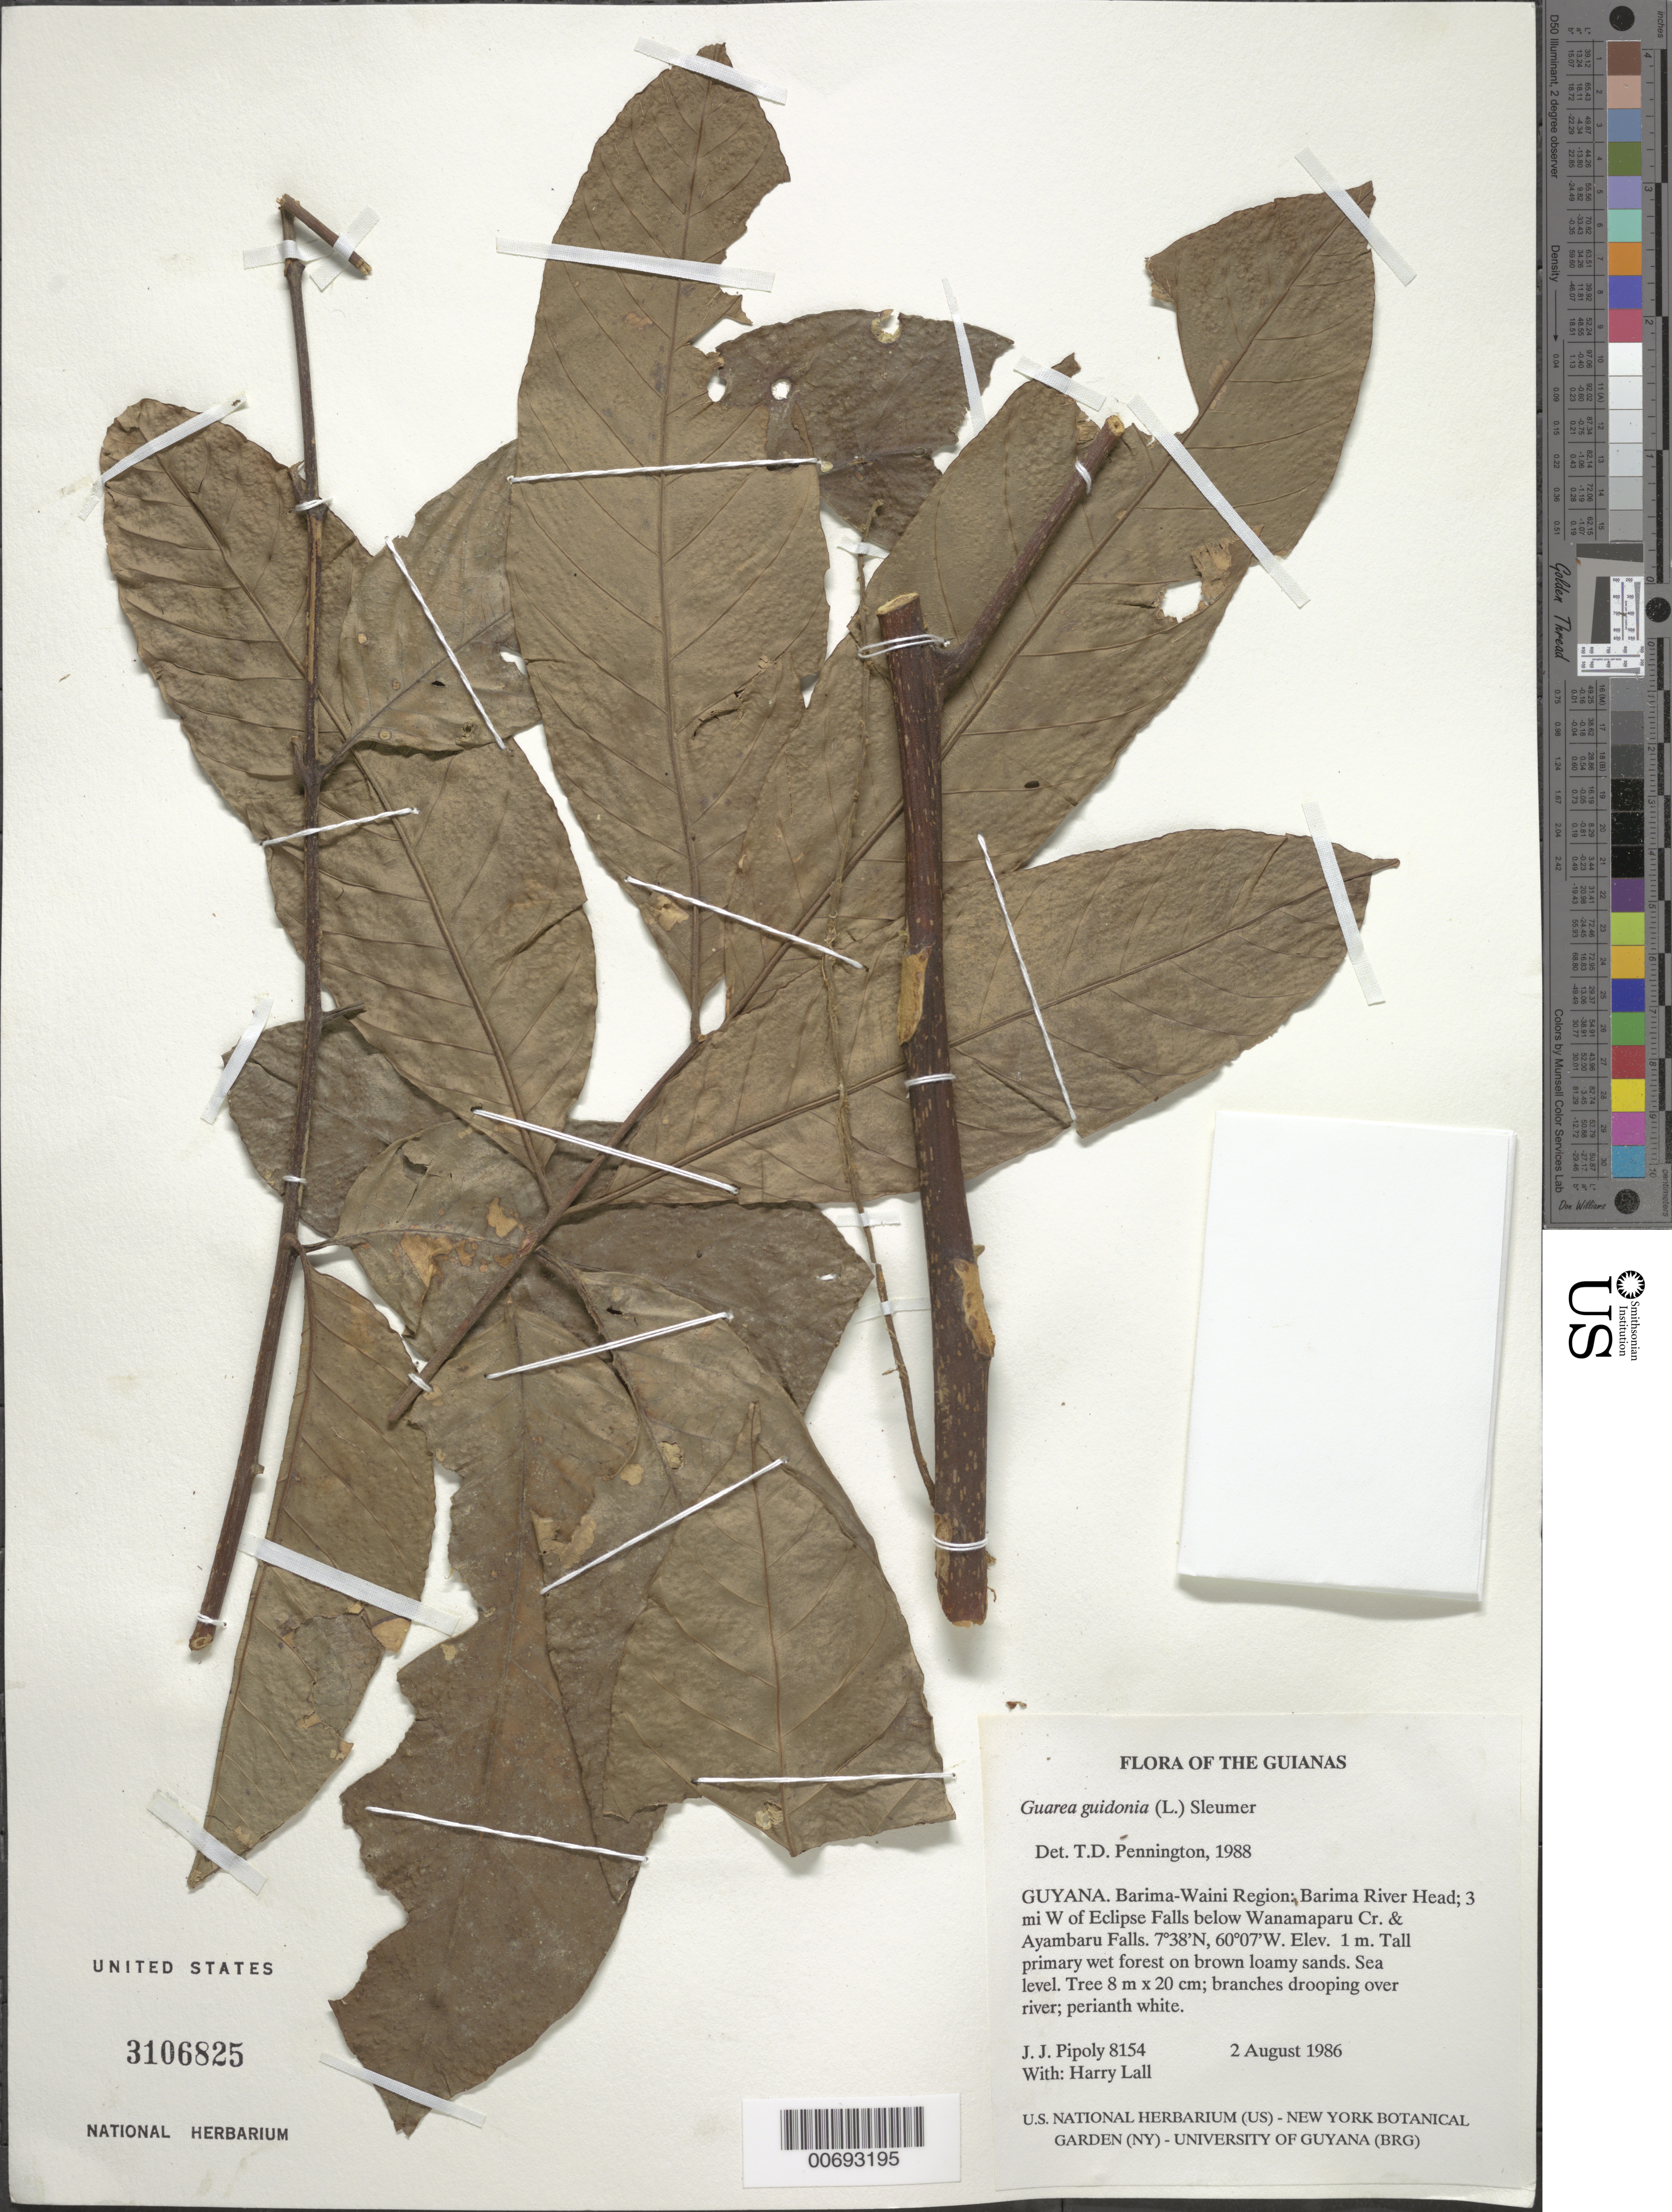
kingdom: Plantae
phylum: Tracheophyta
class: Magnoliopsida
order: Sapindales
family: Meliaceae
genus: Guarea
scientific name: Guarea guidonia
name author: (L.) Sleumer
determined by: Pennington, T. D., (K)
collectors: J. J. Pipoly & H. Lall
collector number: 8154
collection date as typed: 2 August 1986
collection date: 1986-08-02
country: Guyana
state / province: Barima-Waini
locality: Barima River head; 3 mi W of Eclipse Falls below Wanamaparu Cr. & Ayambaru Falls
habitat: Tall primary wet forest on brown loamy sands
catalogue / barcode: US 3106825